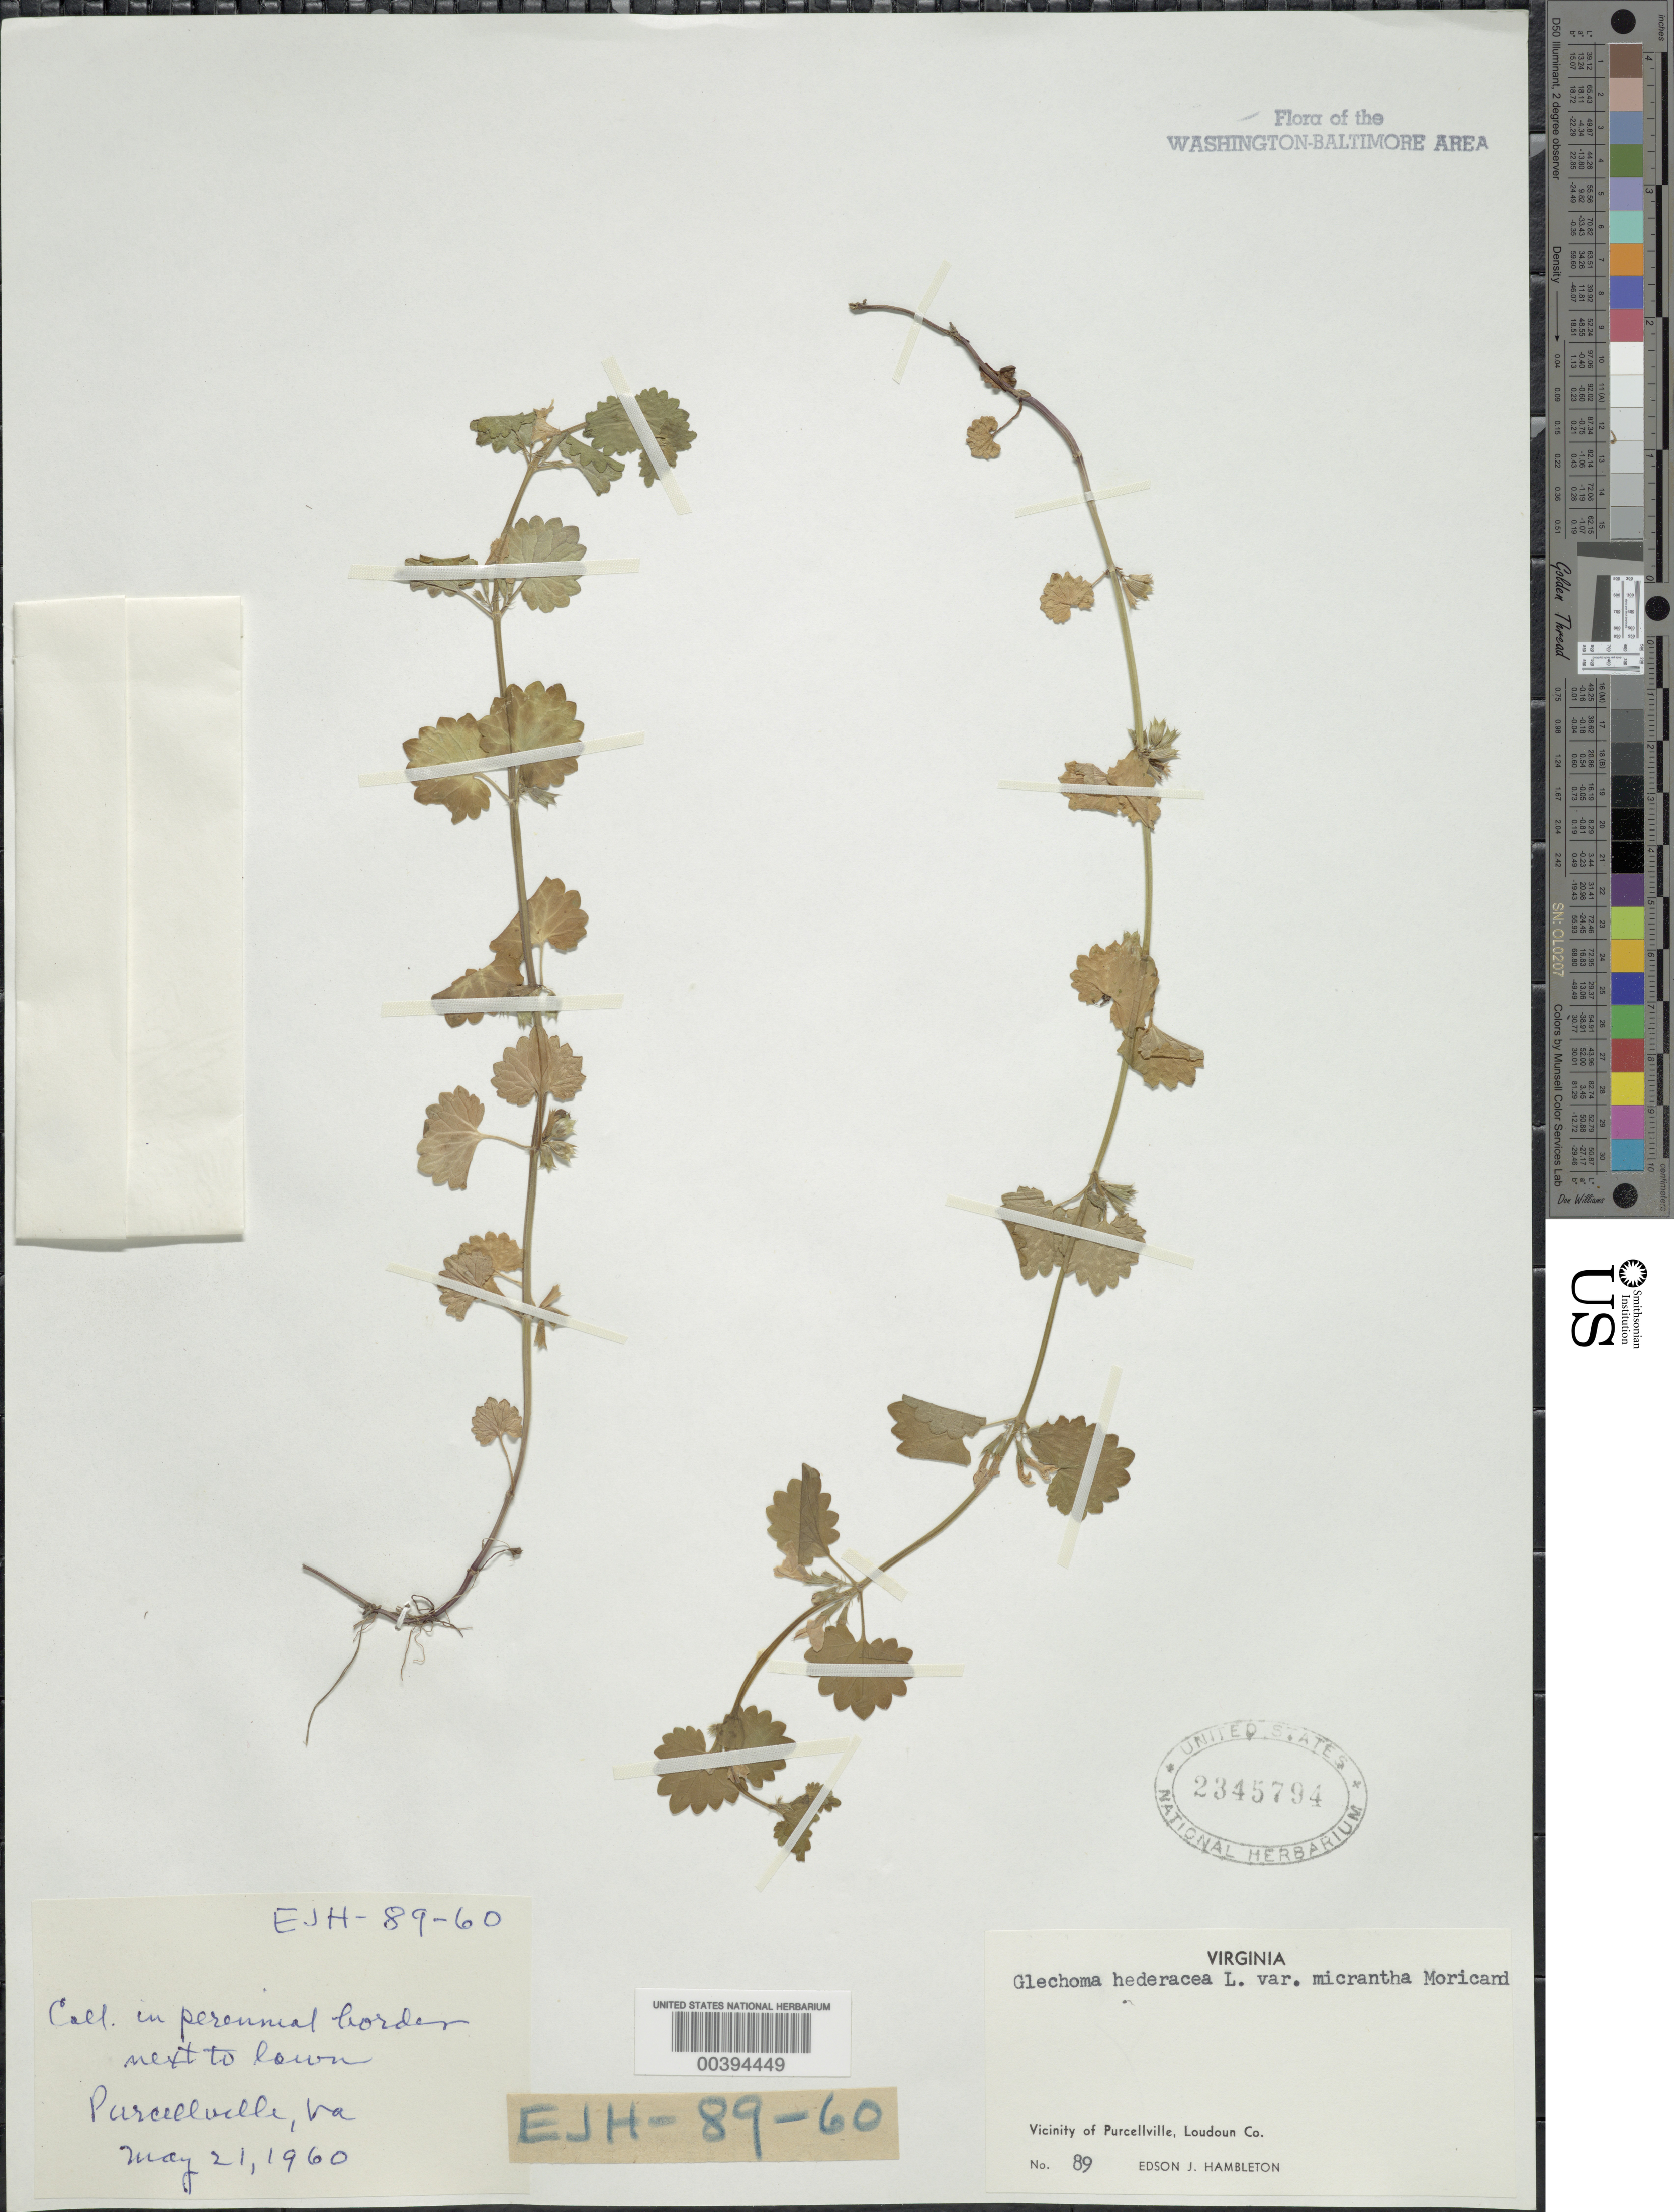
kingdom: Plantae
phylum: Tracheophyta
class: Magnoliopsida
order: Lamiales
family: Lamiaceae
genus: Glechoma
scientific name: Glechoma hederacea var. micrantha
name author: Moric.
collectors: E. Hambleton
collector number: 89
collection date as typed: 21 May 1960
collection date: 1960-05-21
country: United States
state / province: Virginia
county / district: Loudoun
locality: Purcellville vicinity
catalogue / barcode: US 2345794